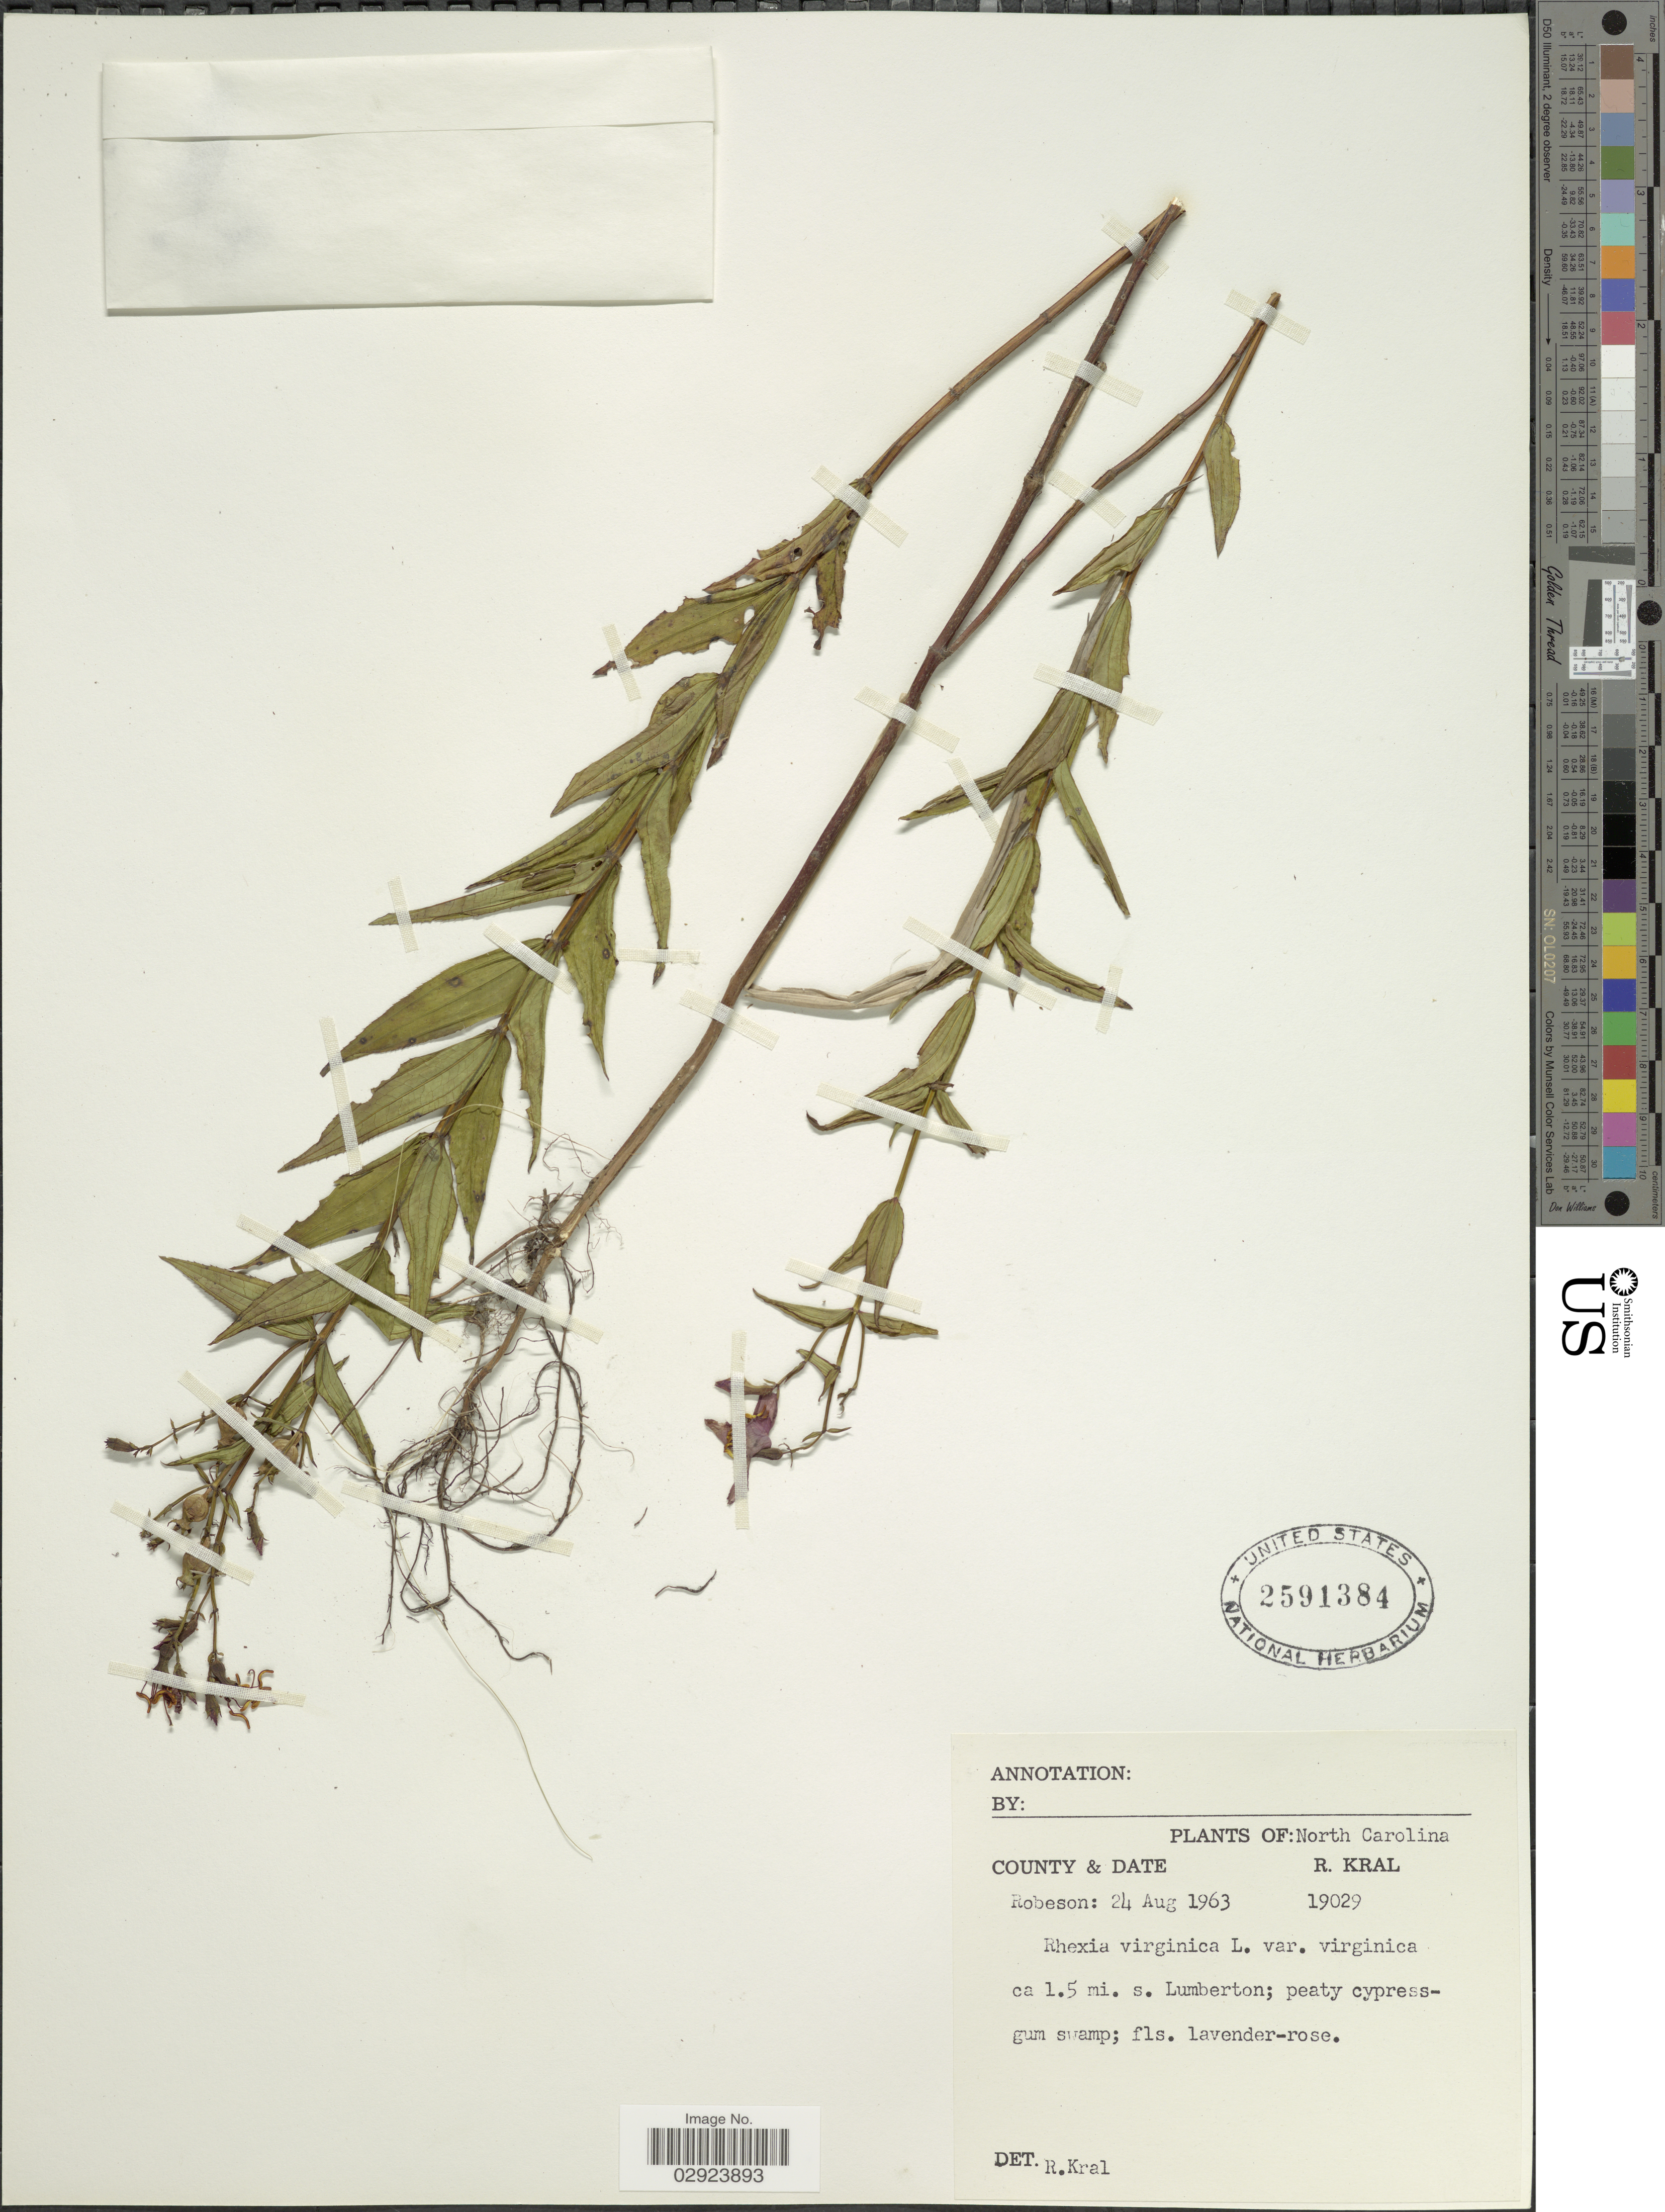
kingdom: Plantae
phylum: Tracheophyta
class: Magnoliopsida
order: Myrtales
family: Melastomataceae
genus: Rhexia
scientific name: Rhexia virginica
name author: L.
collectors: R. Kral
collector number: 19029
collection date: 1963-08-24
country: United States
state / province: North Carolina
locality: Robeson County. ca. 1.5 mi. s. Lumberton; peaty cypress-gum swamp.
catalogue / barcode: US 2591384